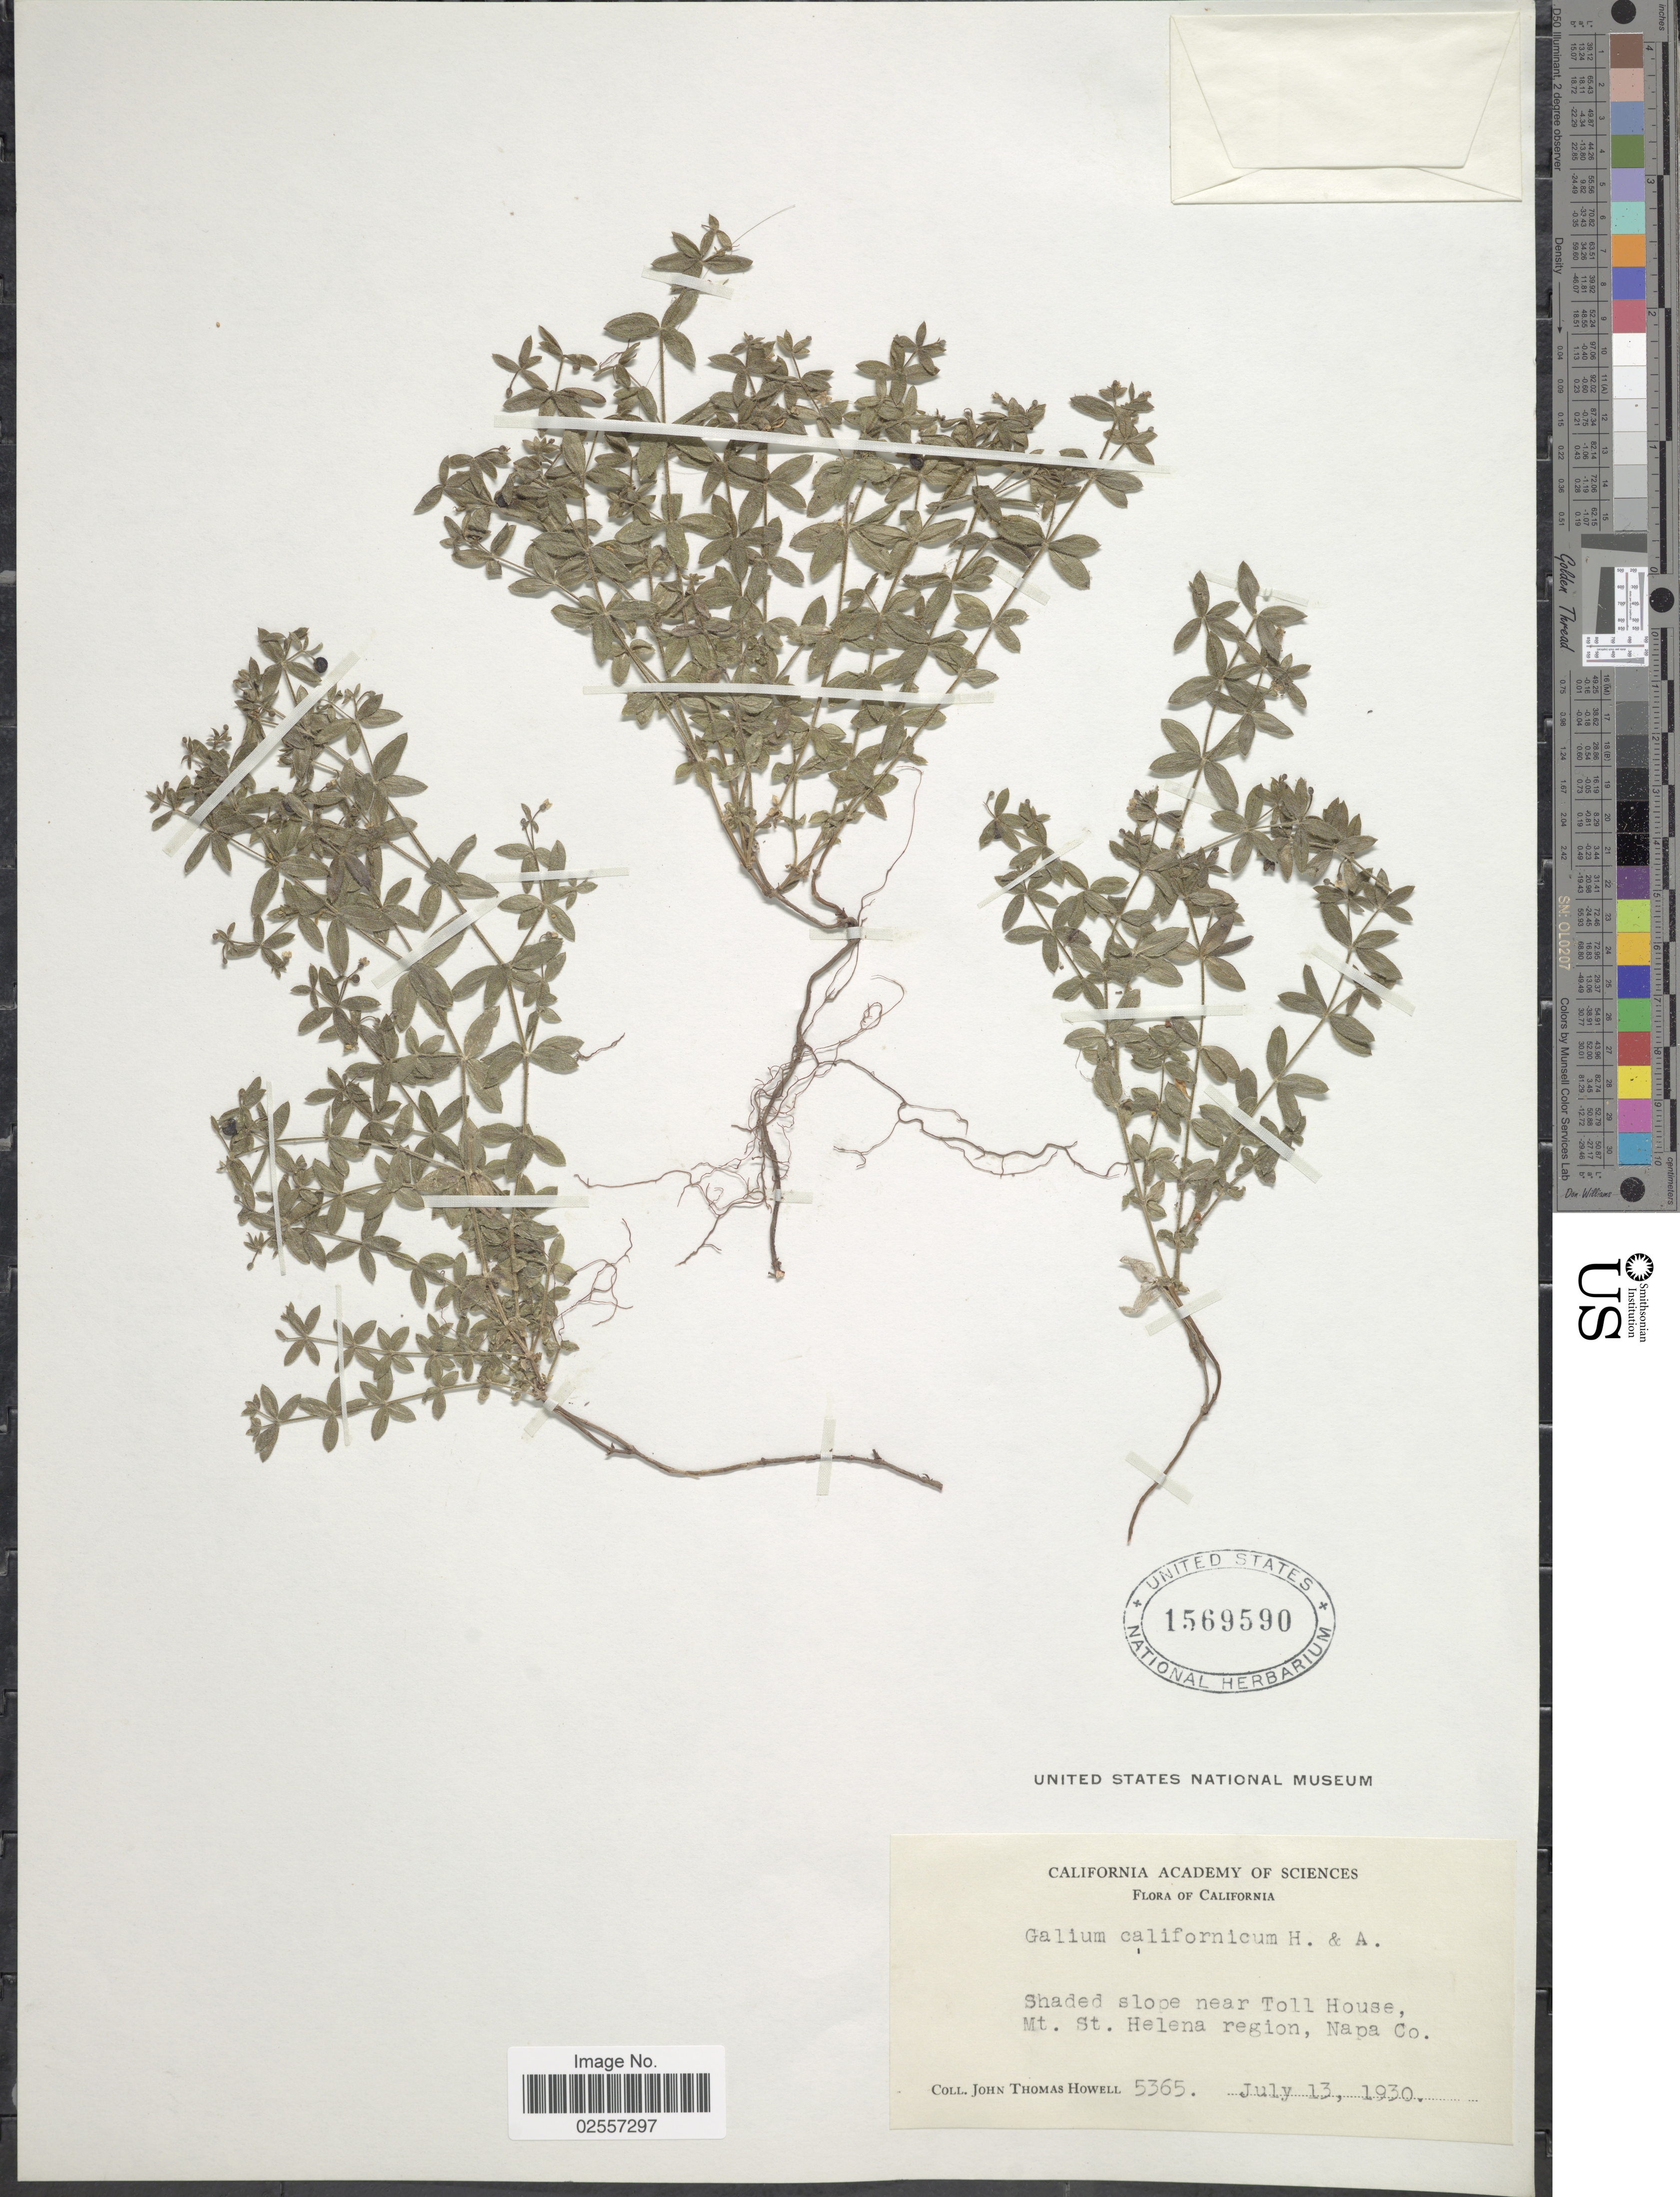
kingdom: Plantae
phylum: Tracheophyta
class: Magnoliopsida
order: Gentianales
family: Rubiaceae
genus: Galium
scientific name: Galium californicum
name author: Hook. & Arn.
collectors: J. T. Howell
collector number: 5365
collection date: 1930-07-13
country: United States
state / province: California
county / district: Napa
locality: Near Toll House, Mt. St. Helena region, Napa Co.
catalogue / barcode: US 1569590